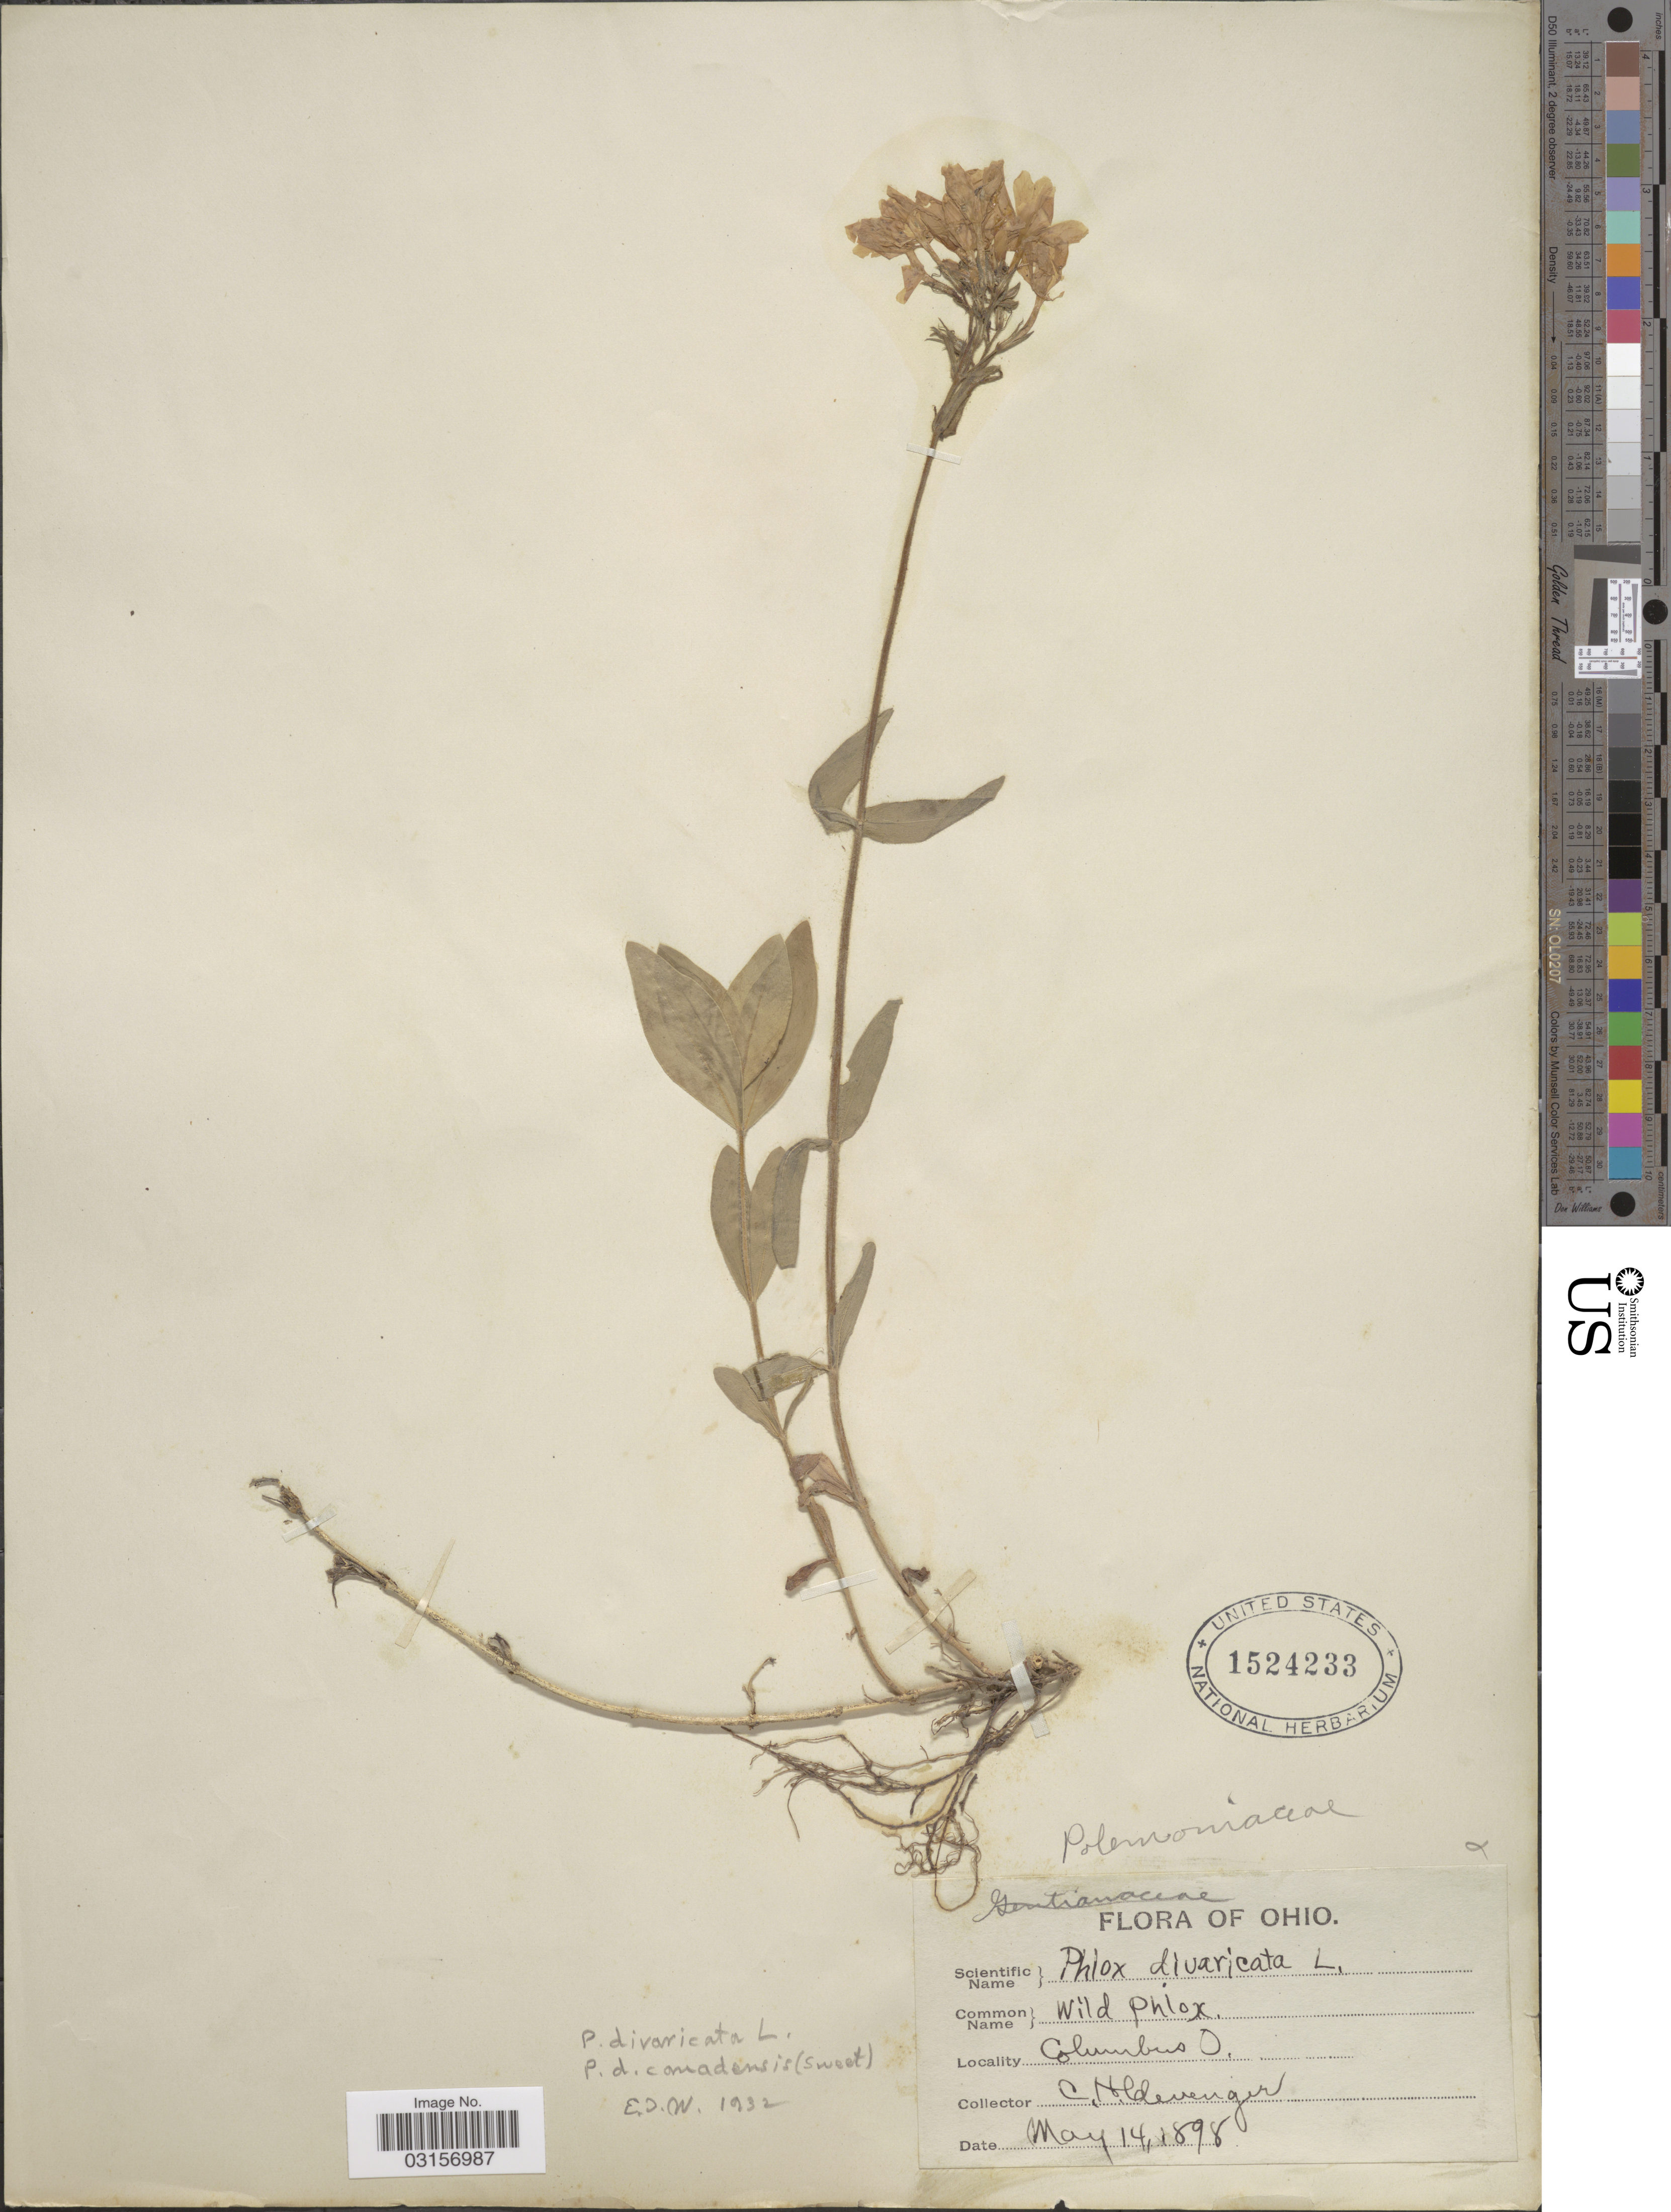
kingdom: Plantae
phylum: Tracheophyta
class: Magnoliopsida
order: Ericales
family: Polemoniaceae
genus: Phlox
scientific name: Phlox divaricata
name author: L.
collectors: C. Clevenger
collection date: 1898-05-14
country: United States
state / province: Ohio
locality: Colombus.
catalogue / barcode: US 1524233